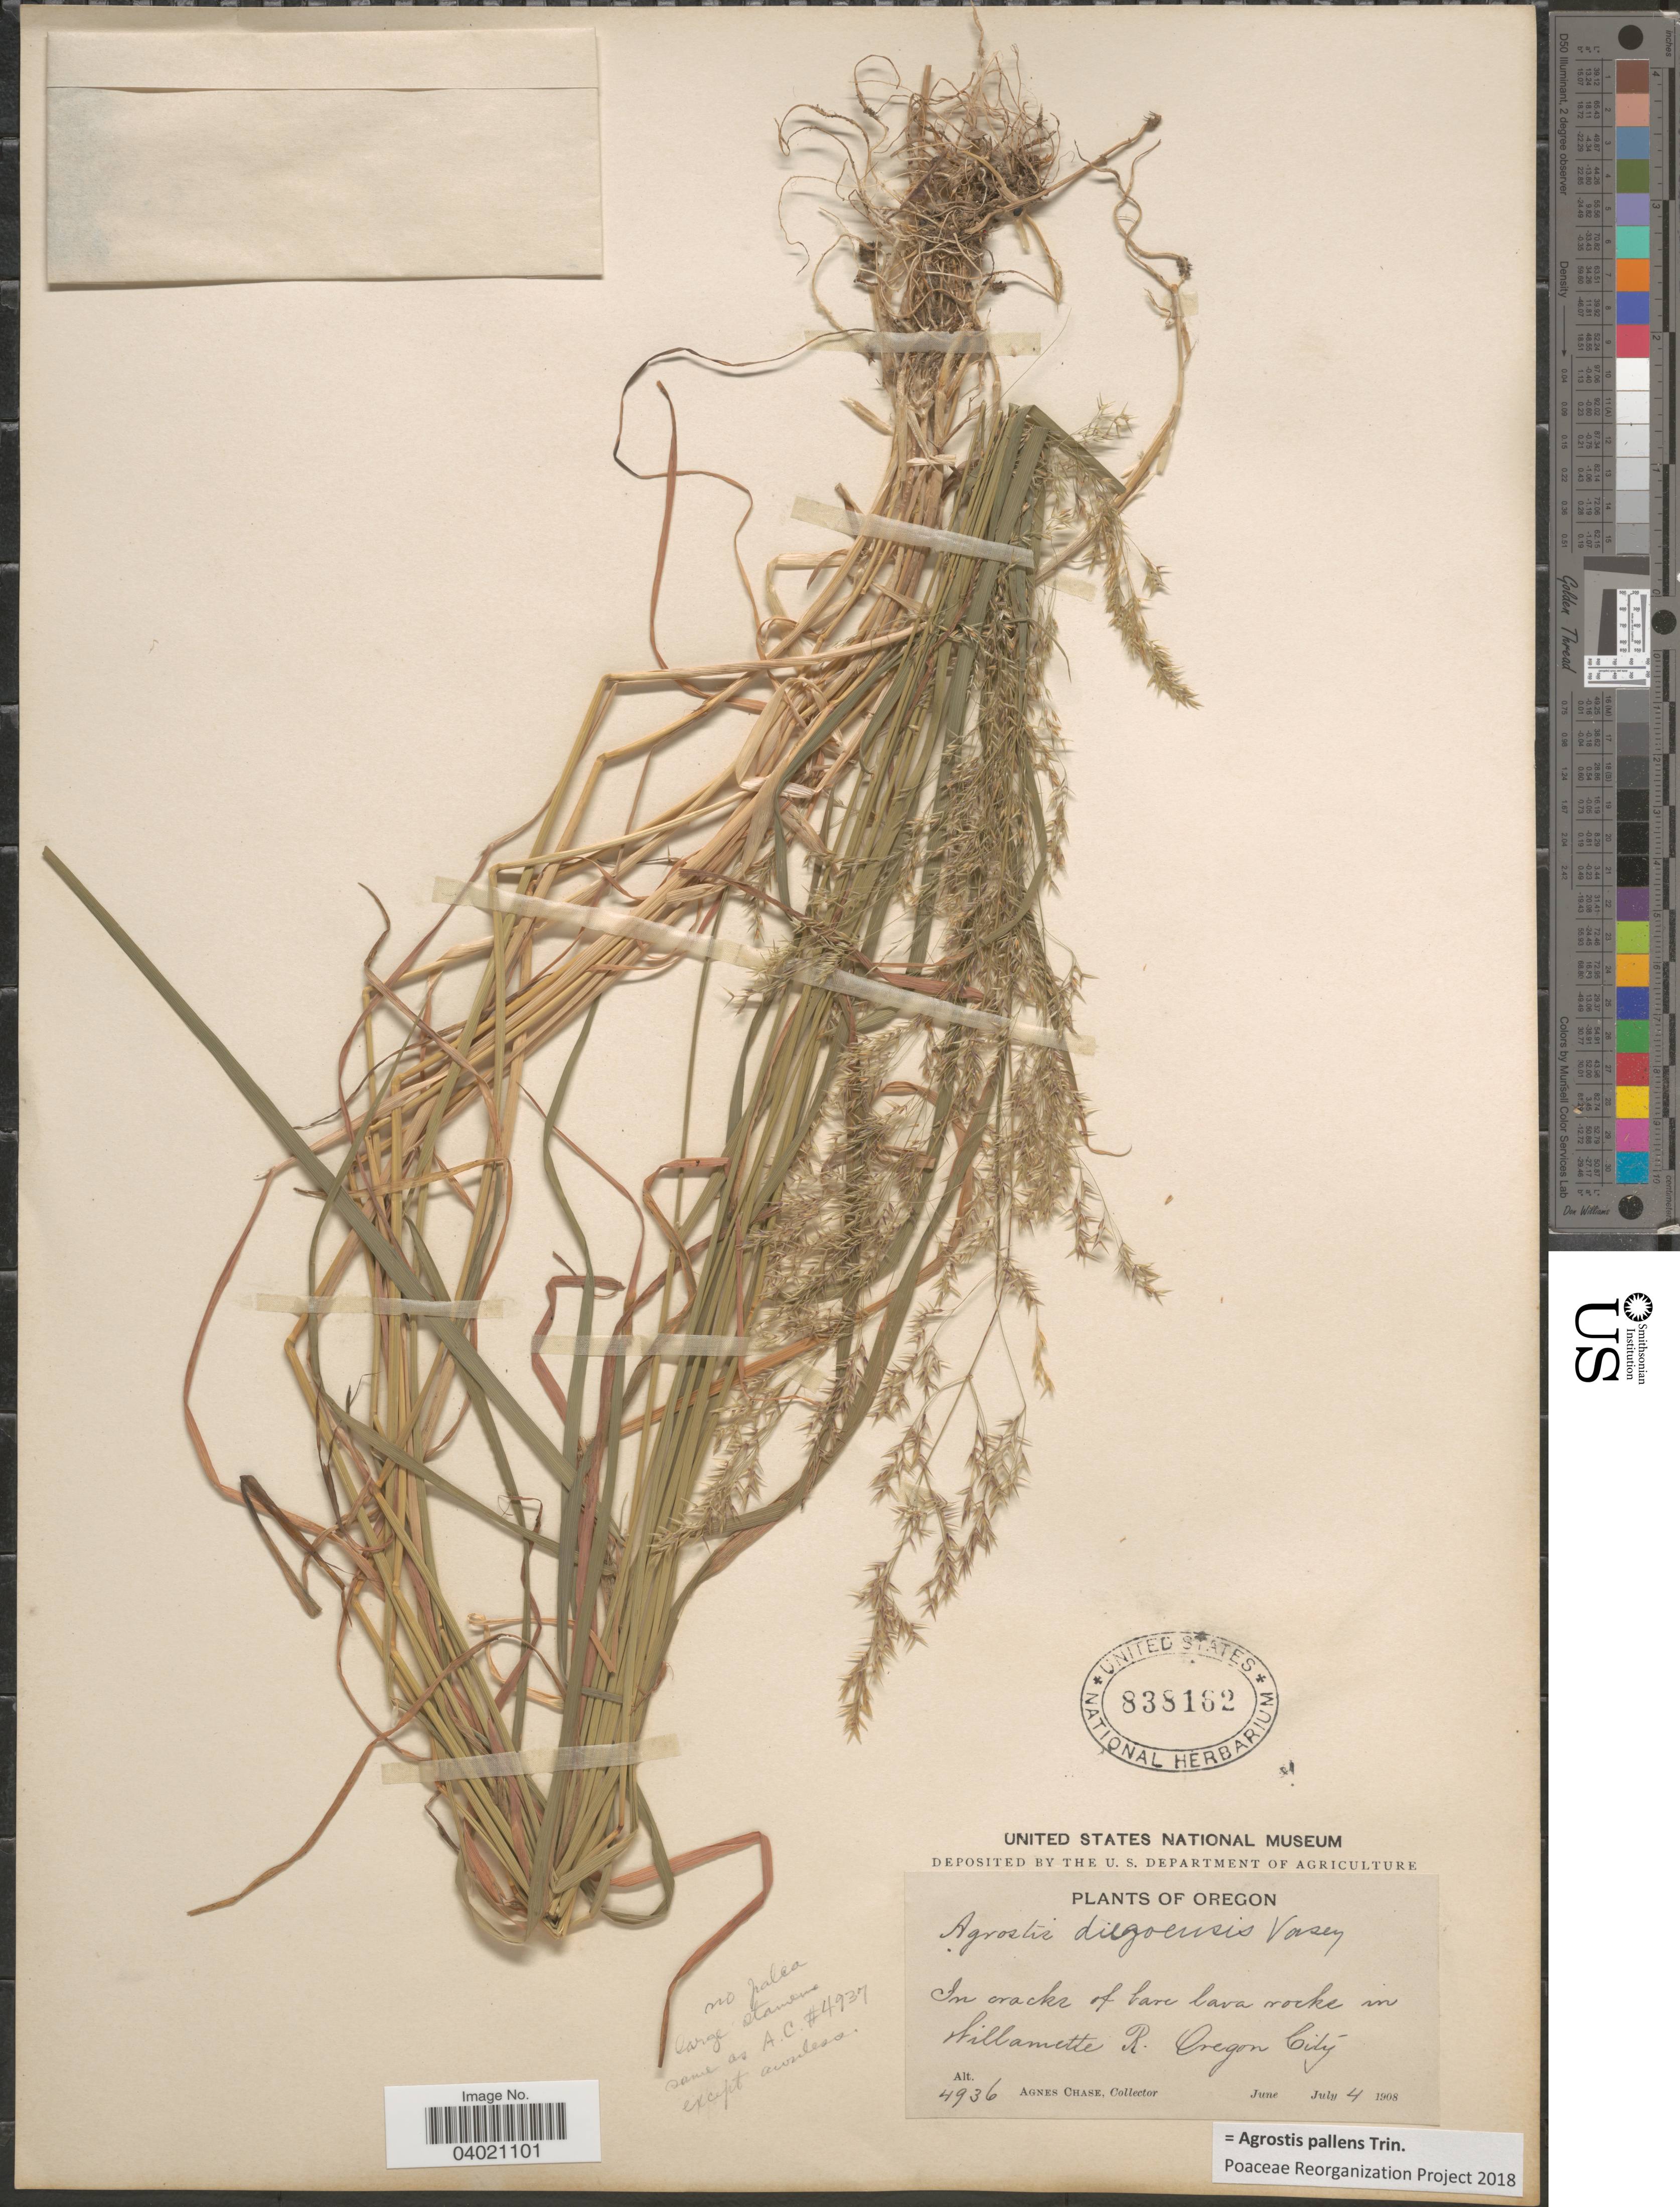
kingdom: Plantae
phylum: Tracheophyta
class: Liliopsida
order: Poales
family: Poaceae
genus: Agrostis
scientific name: Agrostis pallens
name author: Trin.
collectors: A. Chase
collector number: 4936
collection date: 1908-07-04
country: United States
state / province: Oregon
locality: In cracks of bare lava rocks in Willamette R. Oregon City.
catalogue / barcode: US 838162